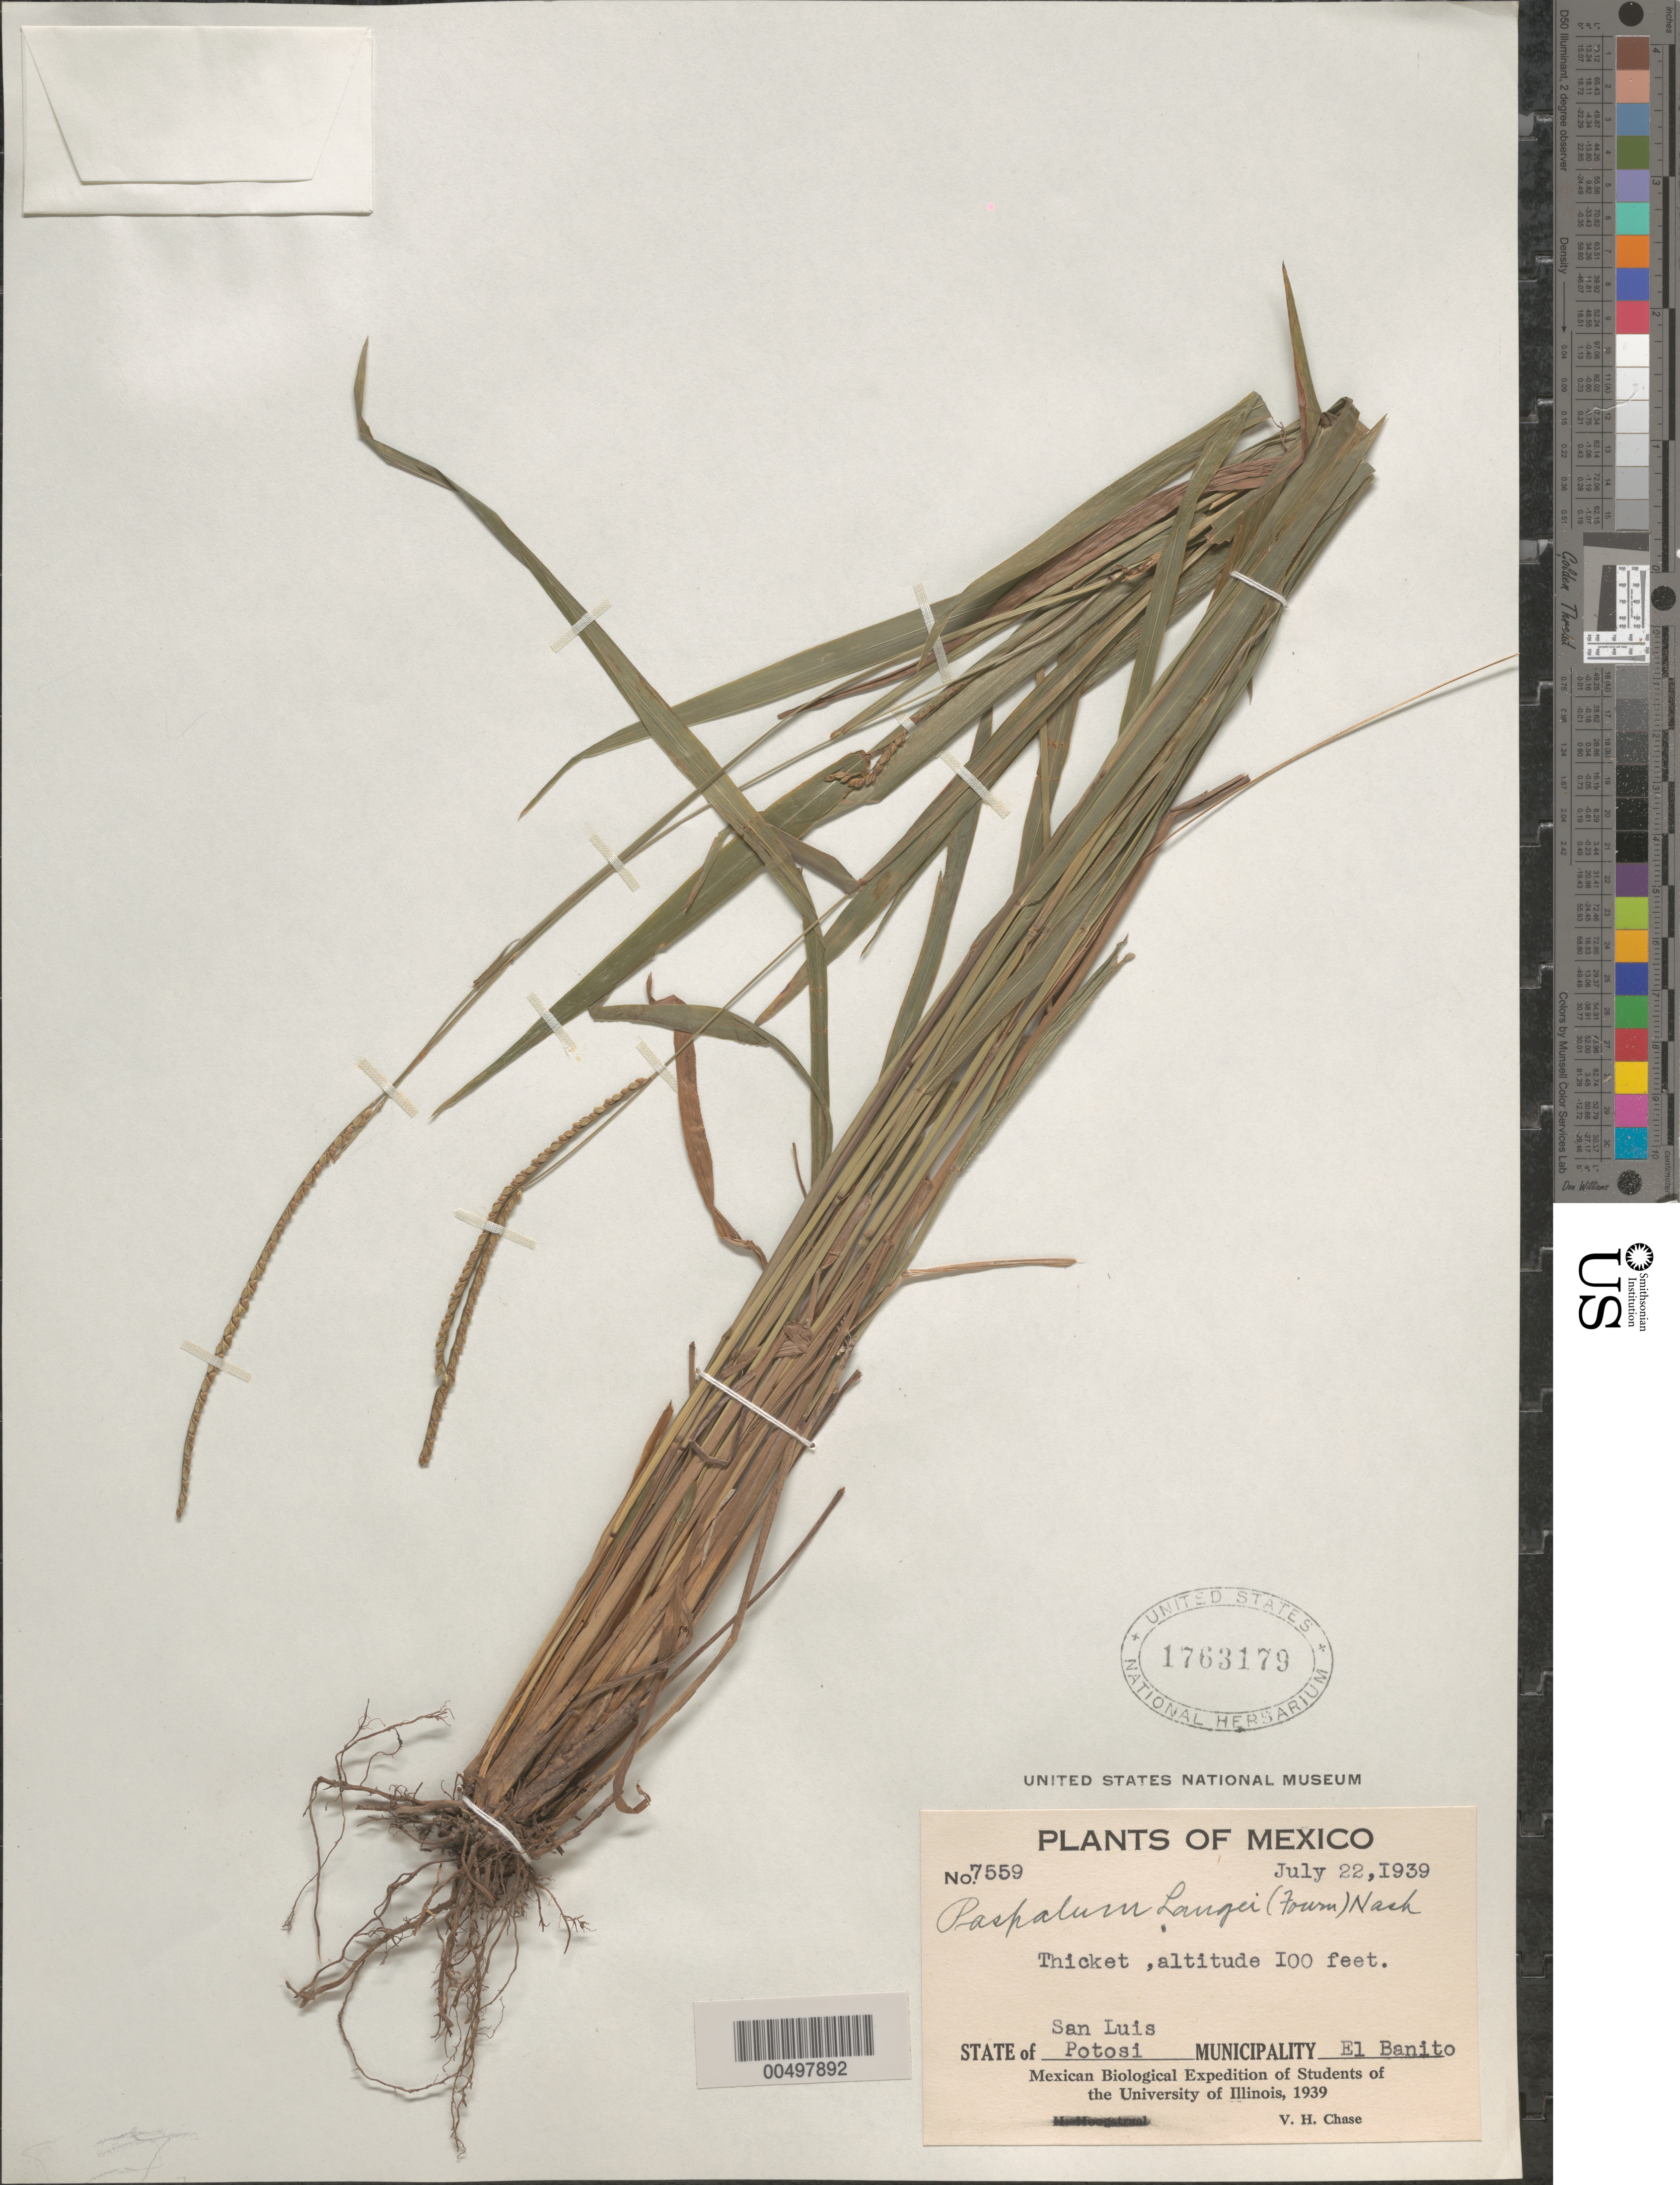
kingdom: Plantae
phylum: Tracheophyta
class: Liliopsida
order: Poales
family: Poaceae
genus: Paspalum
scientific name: Paspalum langei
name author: (E. Fourn.) Nash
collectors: V. H. Chase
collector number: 7559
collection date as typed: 22 Jul 1939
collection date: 1939-07-22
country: Mexico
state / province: San Luis Potosi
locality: El Banito Mun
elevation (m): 30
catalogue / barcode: US 1763179